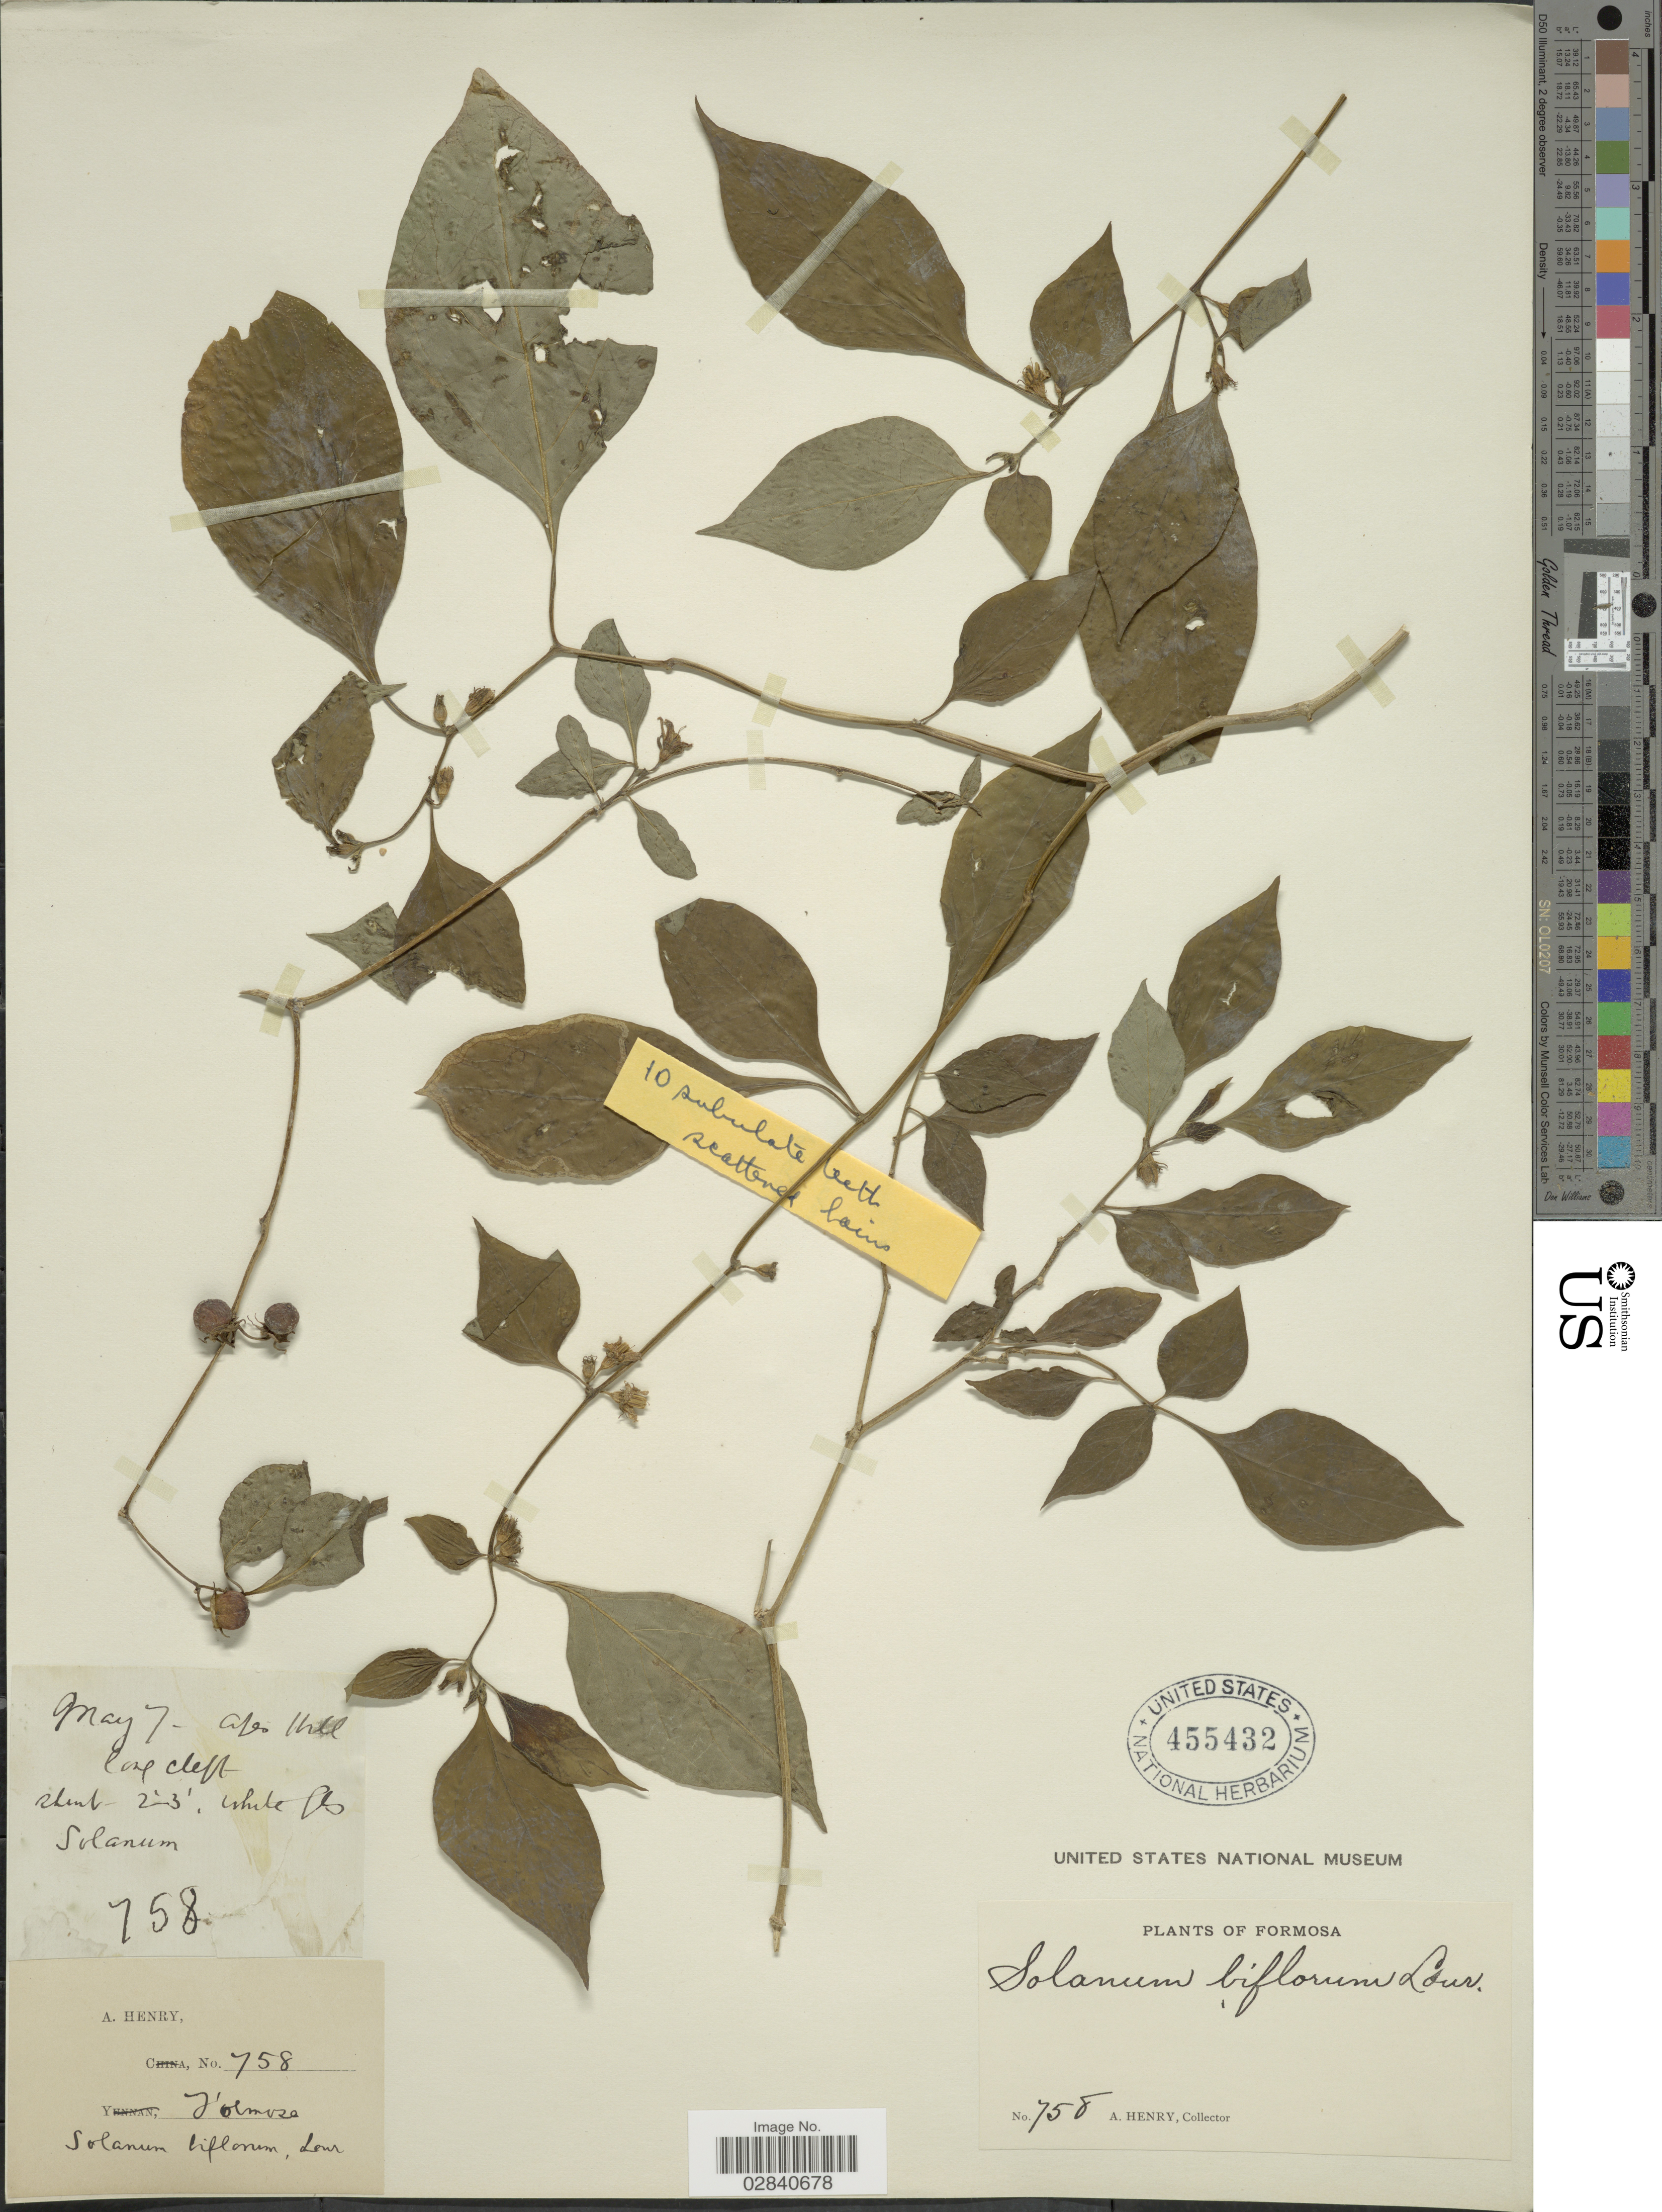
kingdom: Plantae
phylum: Tracheophyta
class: Magnoliopsida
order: Solanales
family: Solanaceae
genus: Lycianthes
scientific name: Lycianthes biflora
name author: (Lour.) Bitter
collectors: A. Henry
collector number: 758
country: Taiwan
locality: Formosa.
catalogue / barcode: US 455432